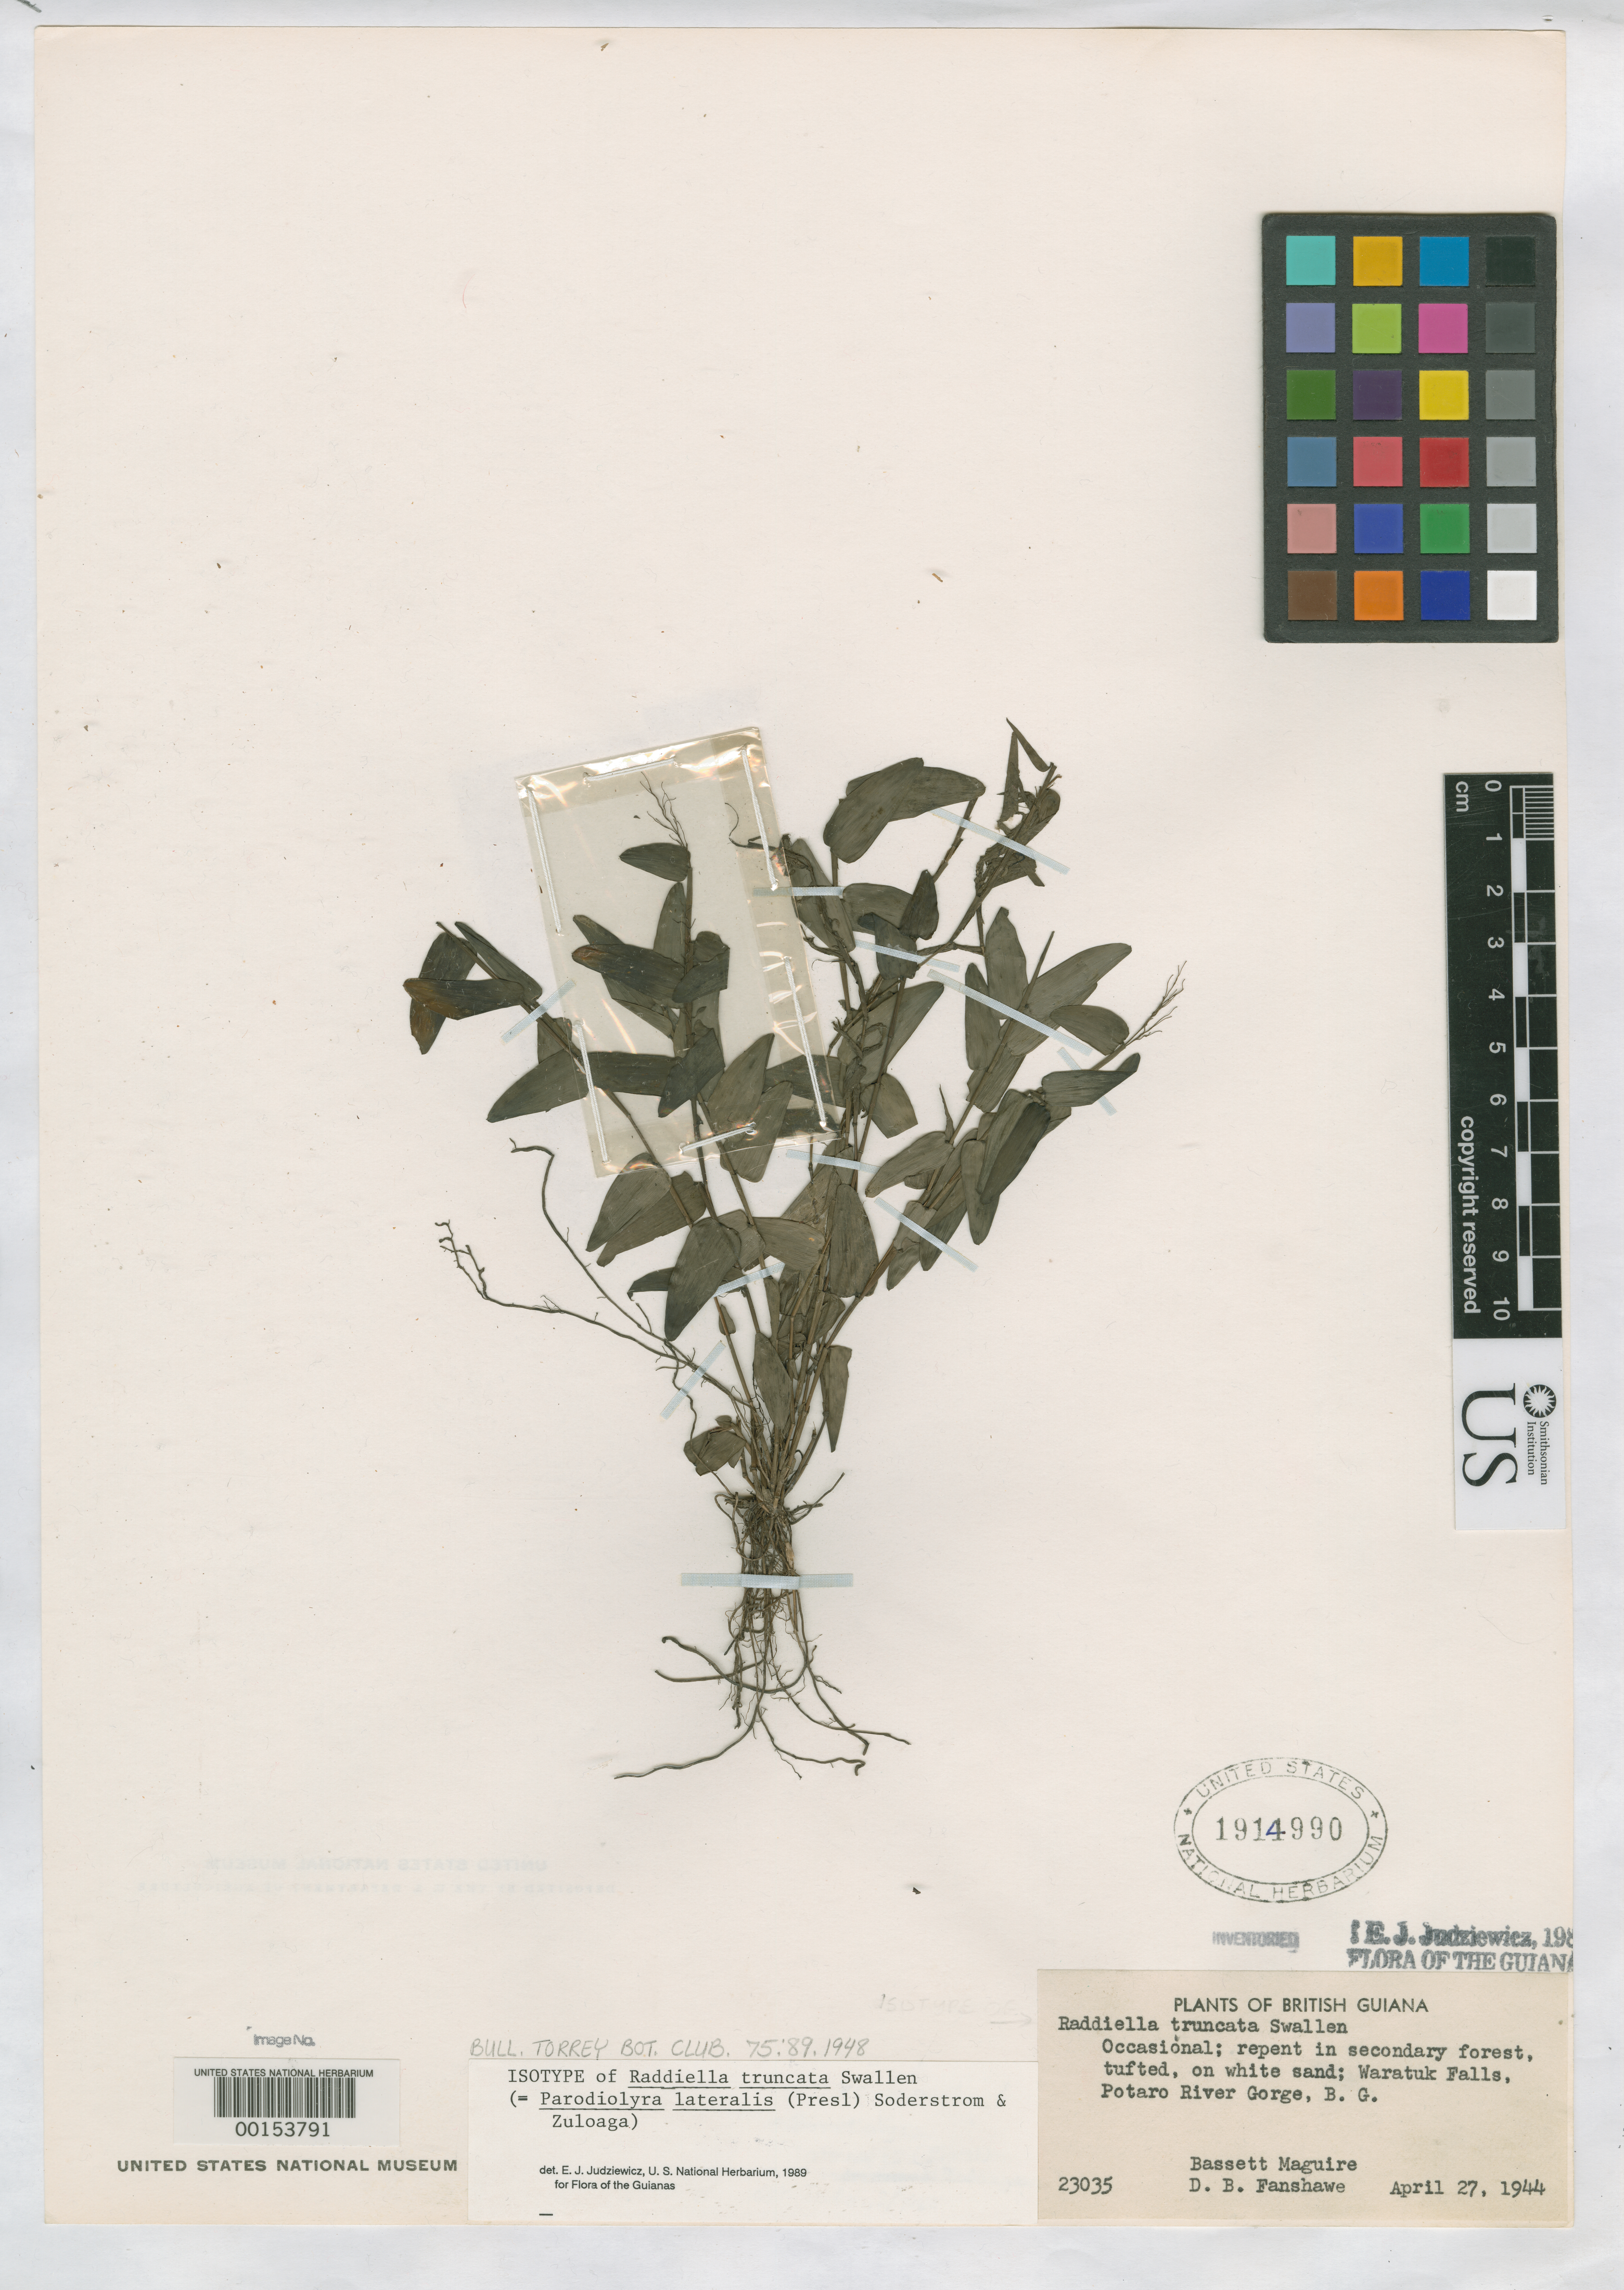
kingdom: Plantae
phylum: Tracheophyta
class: Liliopsida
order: Poales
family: Poaceae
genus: Raddiella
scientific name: Raddiella truncata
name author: Swallen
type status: Isotype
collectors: B. Maguire & D. B. Fanshawe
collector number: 23035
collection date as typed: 27 Apr 1944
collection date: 1944-04-27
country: Guyana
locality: Potaro River Gorge, Waratuk Falls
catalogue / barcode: US 1914990